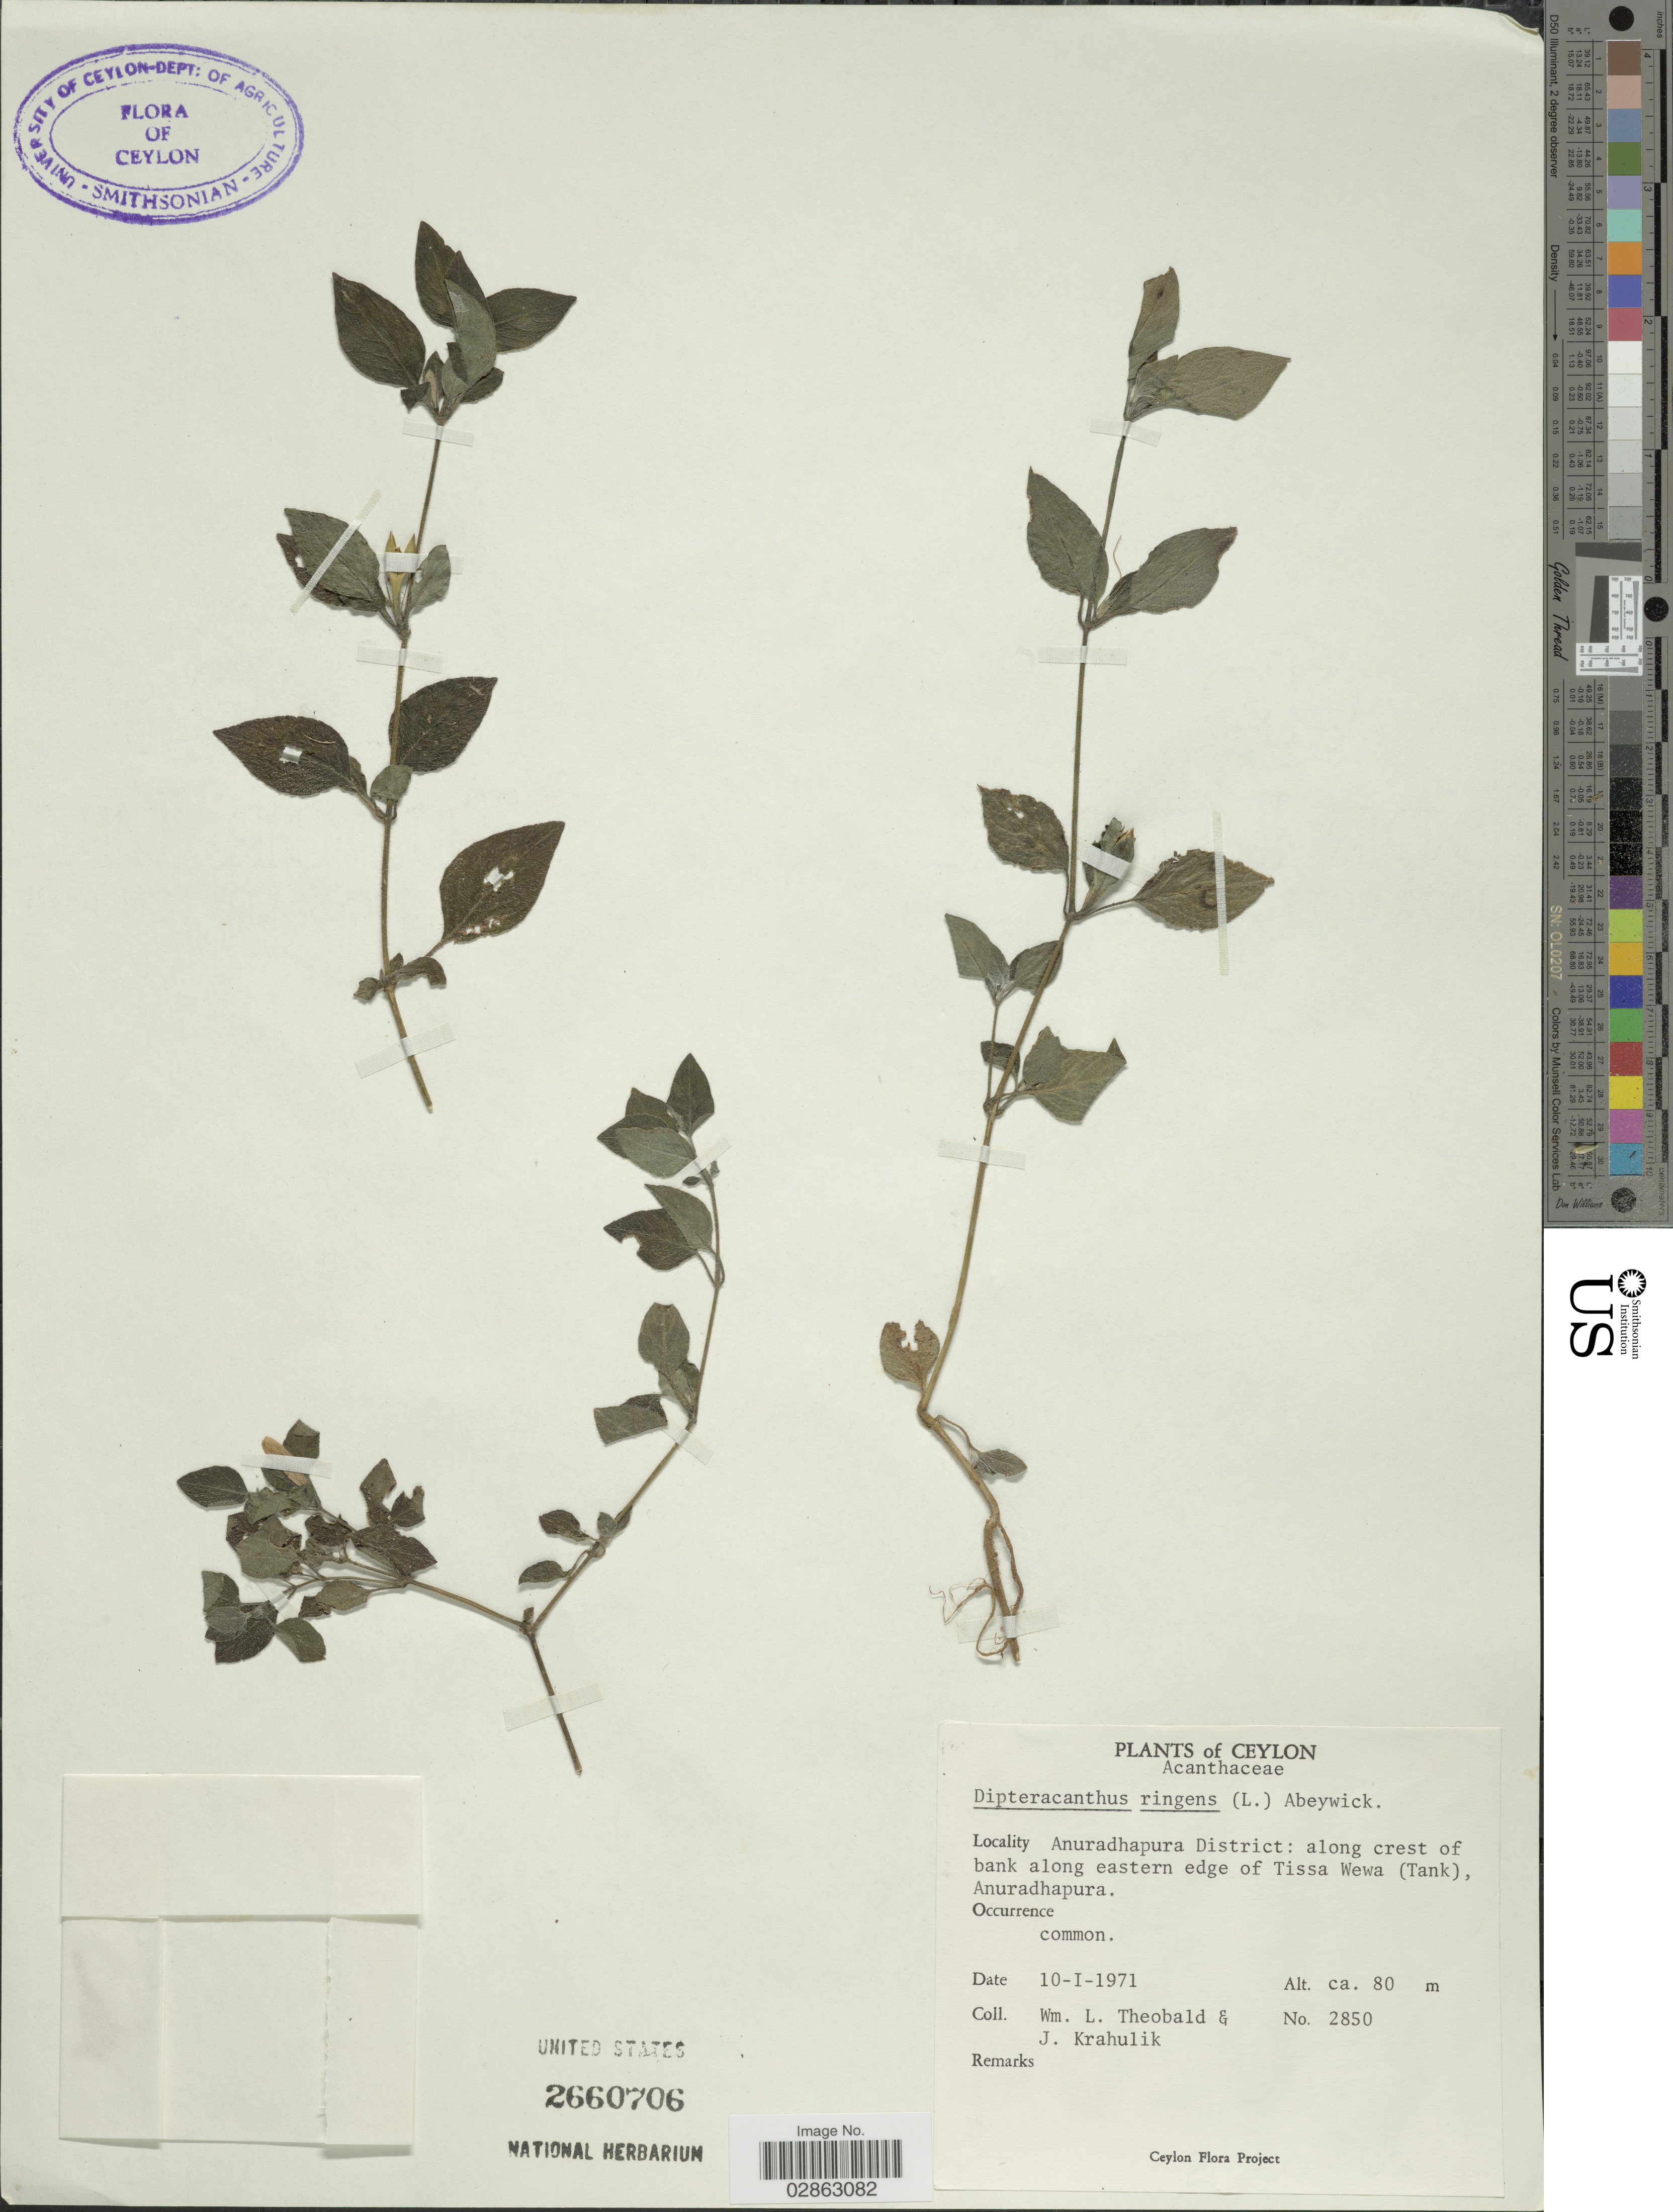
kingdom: Plantae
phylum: Tracheophyta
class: Magnoliopsida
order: Lamiales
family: Acanthaceae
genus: Ruellia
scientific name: Ruellia ringens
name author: L.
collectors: W. L. Theobald & J. Krahulik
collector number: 2850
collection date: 1971-01-10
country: Sri Lanka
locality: Ceylon. Anuradhapura District: along crest of bank along eastern edge of Tissa Wewa (Tank), Anuradhapura.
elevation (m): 80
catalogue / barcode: US 2660706